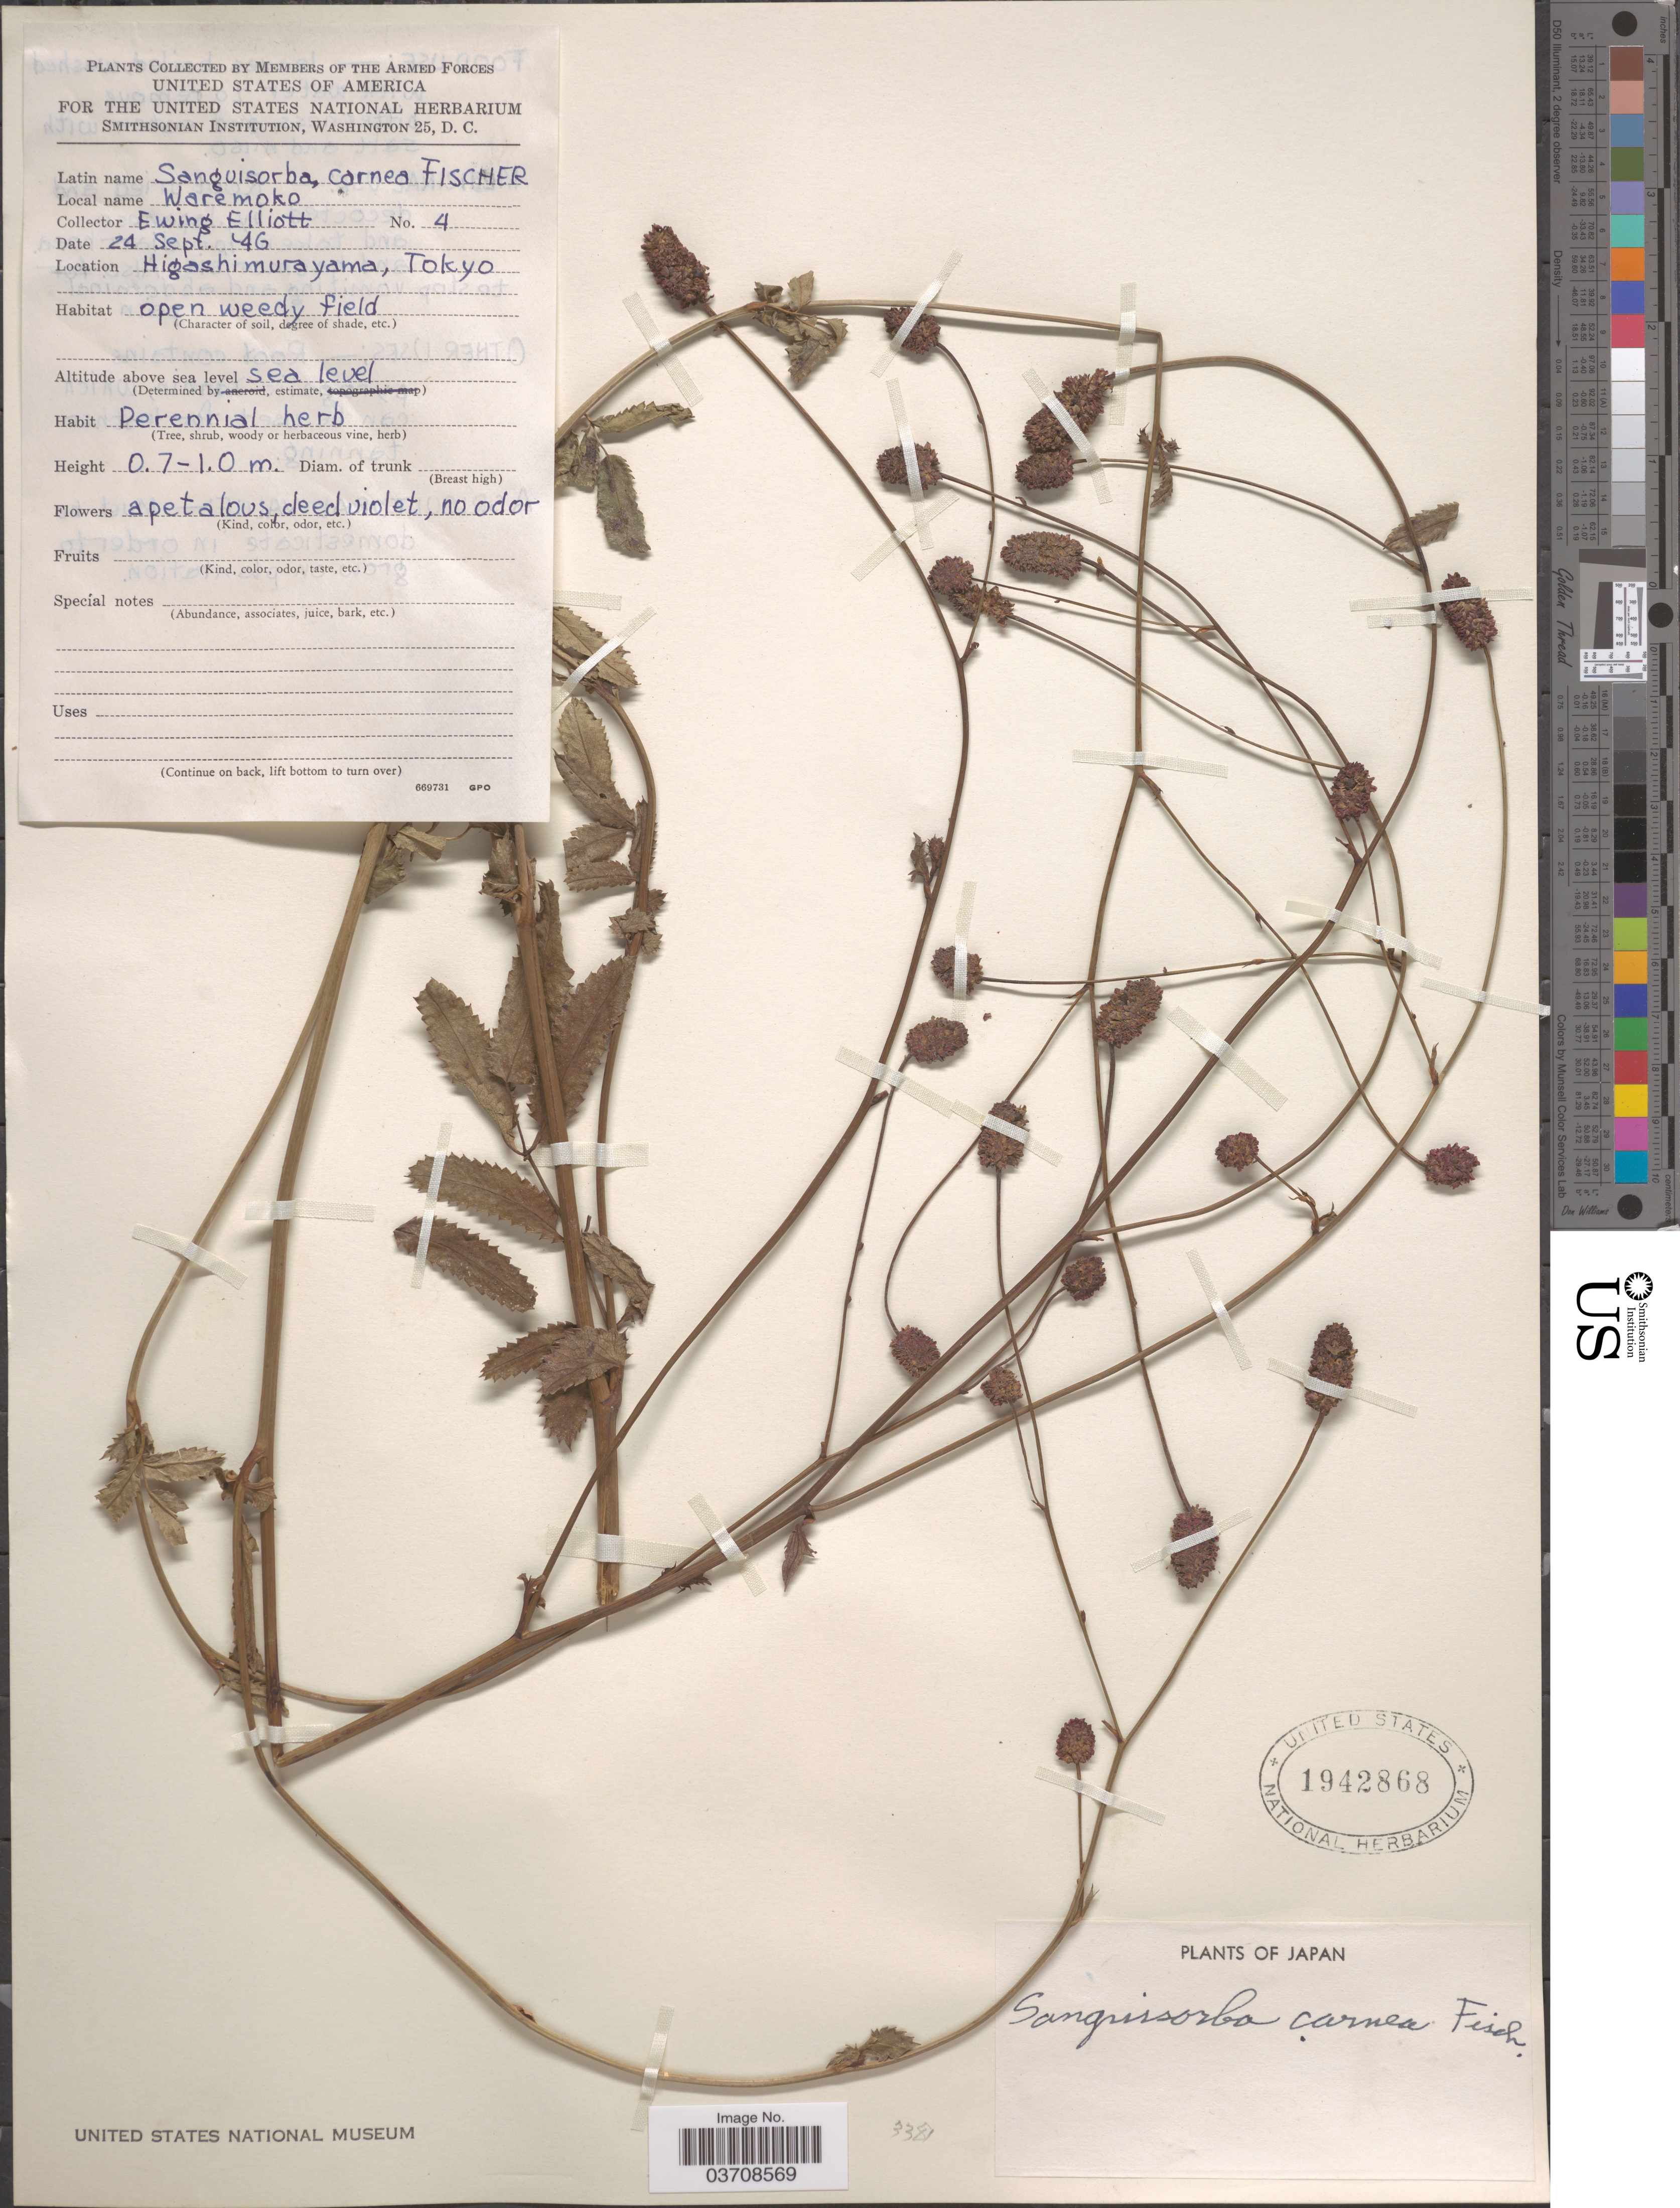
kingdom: Plantae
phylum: Tracheophyta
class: Magnoliopsida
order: Rosales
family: Rosaceae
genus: Sanguisorba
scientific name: Sanguisorba officinalis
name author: L.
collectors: E. Elliott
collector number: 4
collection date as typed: Transcribed d/m/y: 24/9/46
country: Japan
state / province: Tokyo, Federal City of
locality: Higoshimurayama.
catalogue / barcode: US 1942868